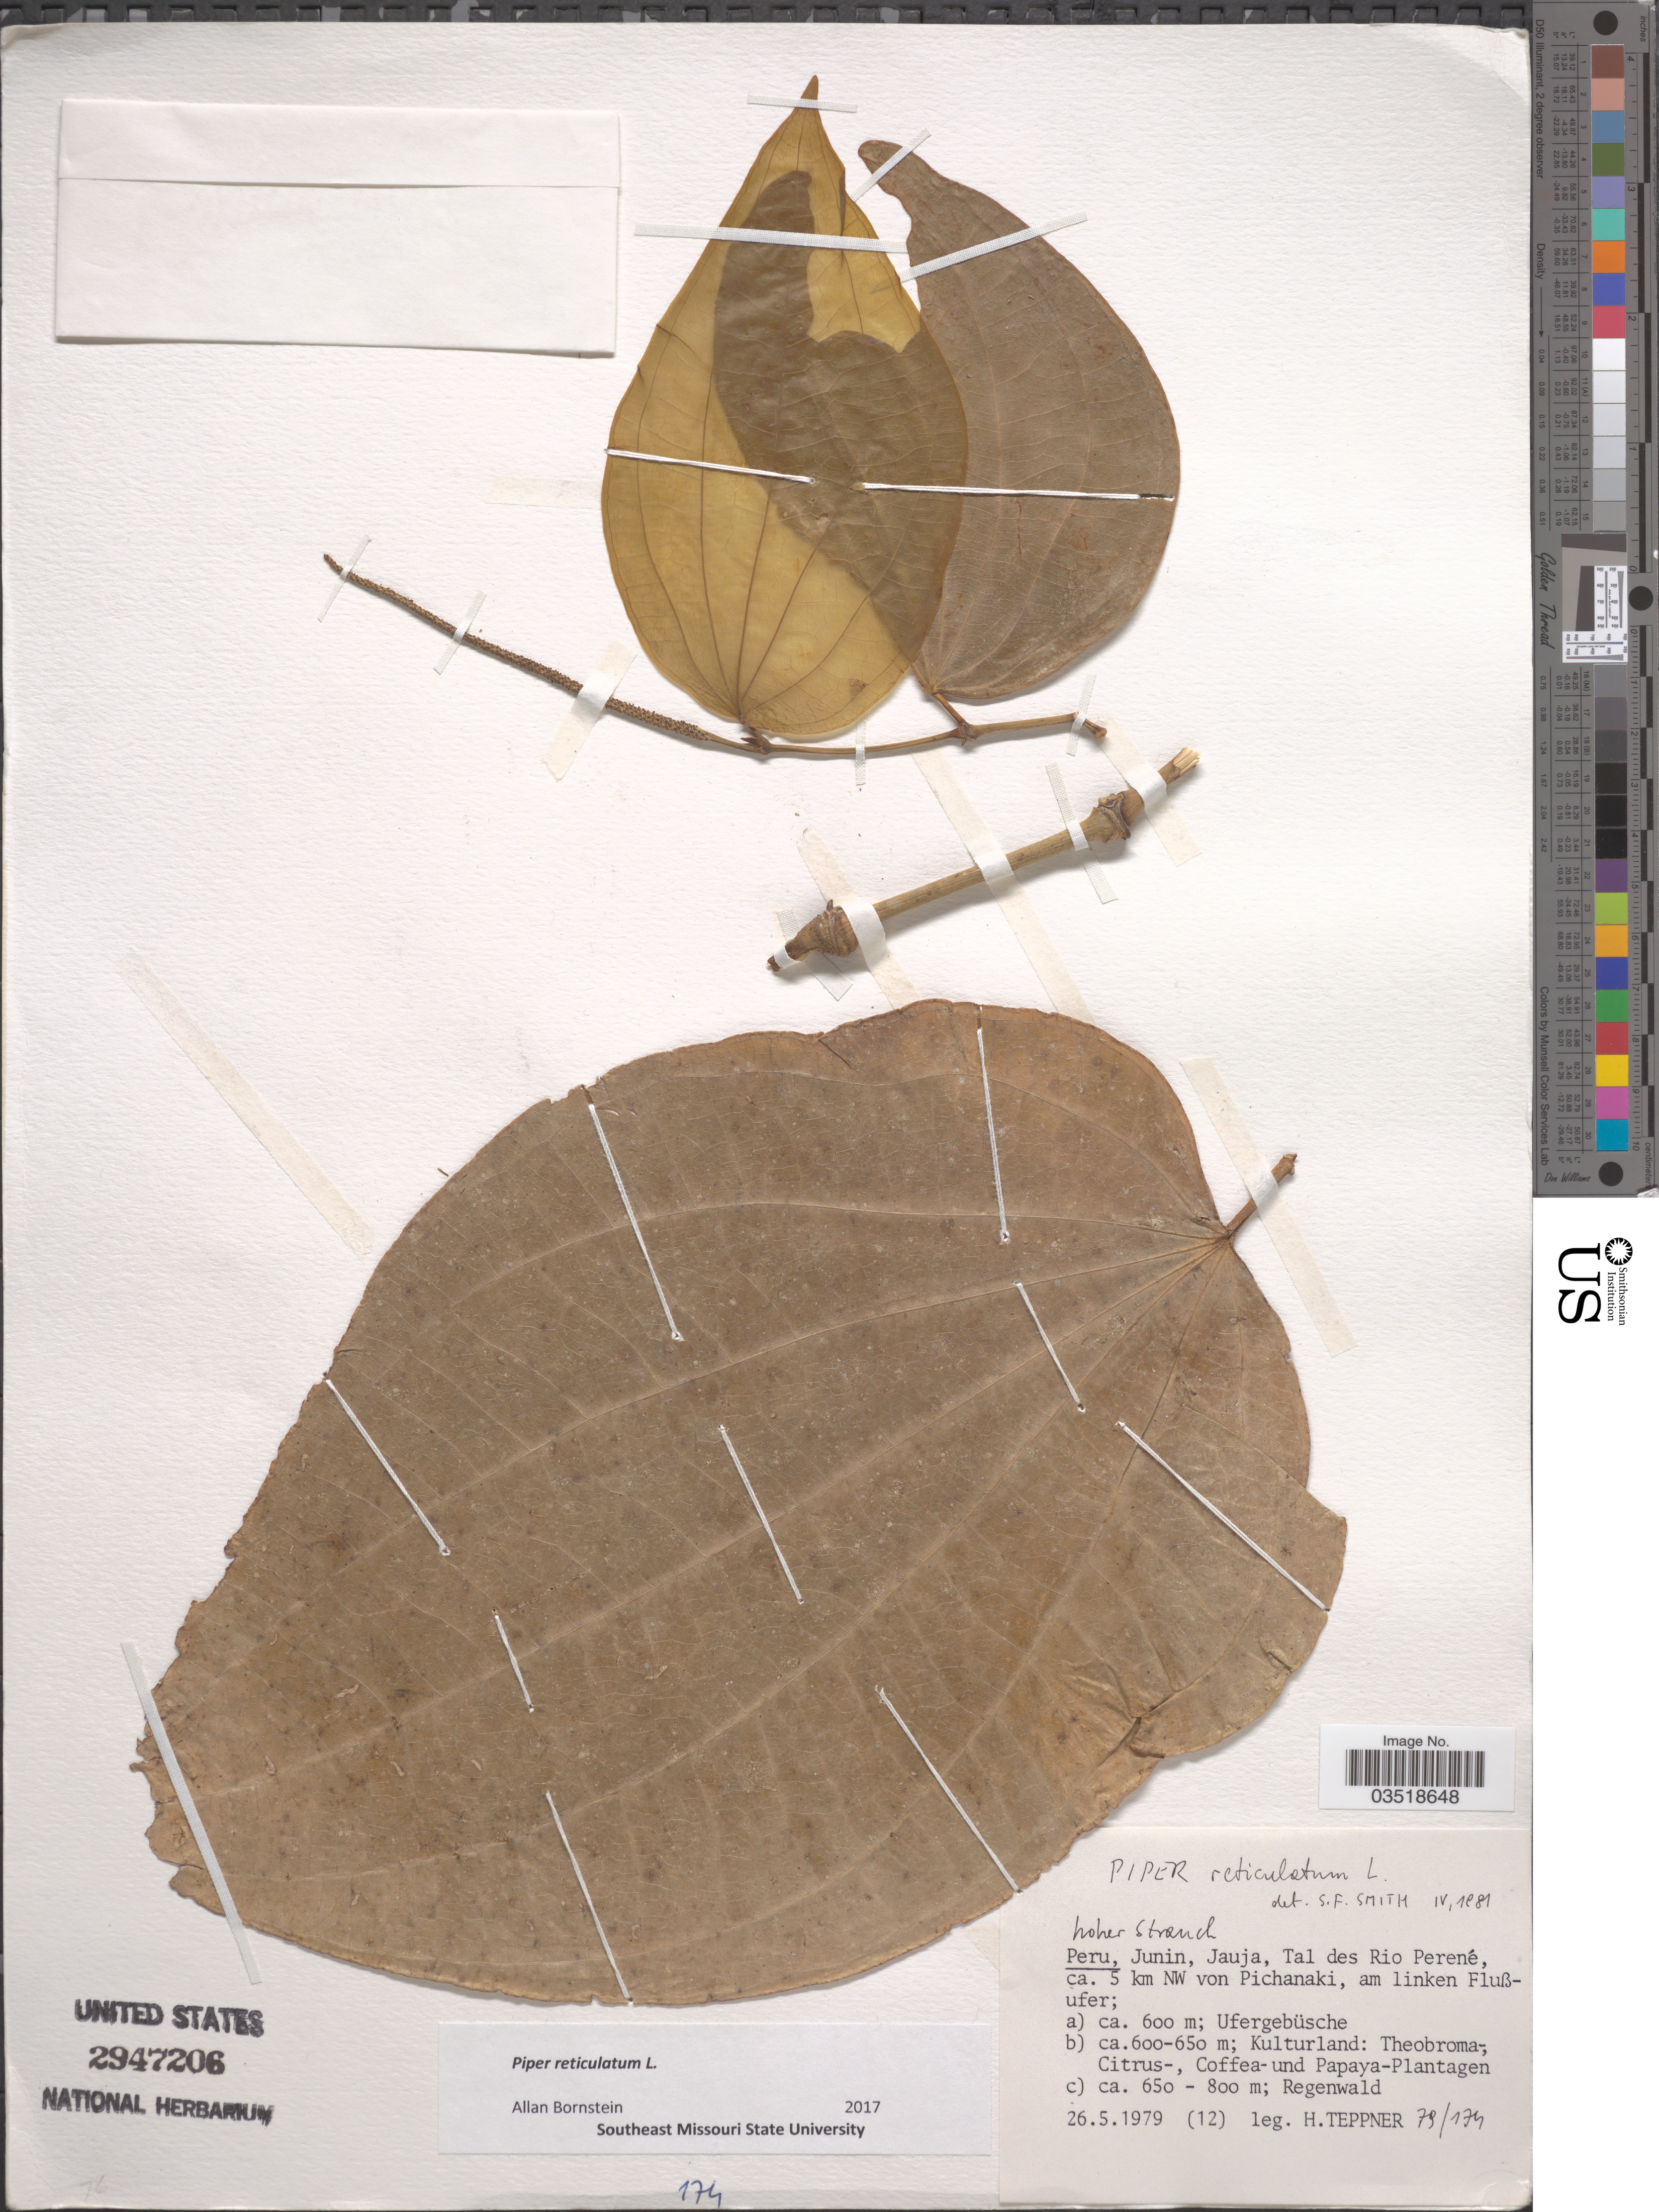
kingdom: Plantae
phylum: Tracheophyta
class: Magnoliopsida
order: Piperales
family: Piperaceae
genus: Piper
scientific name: Piper reticulatum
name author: L.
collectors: H. Teppner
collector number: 79/174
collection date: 1979-05-26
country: Peru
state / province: Junín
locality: Jauja, Tal des Rio Perené, ca. 5 km NW von Pichanaki, am linken Flußufer.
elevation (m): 600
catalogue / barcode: US 2947206